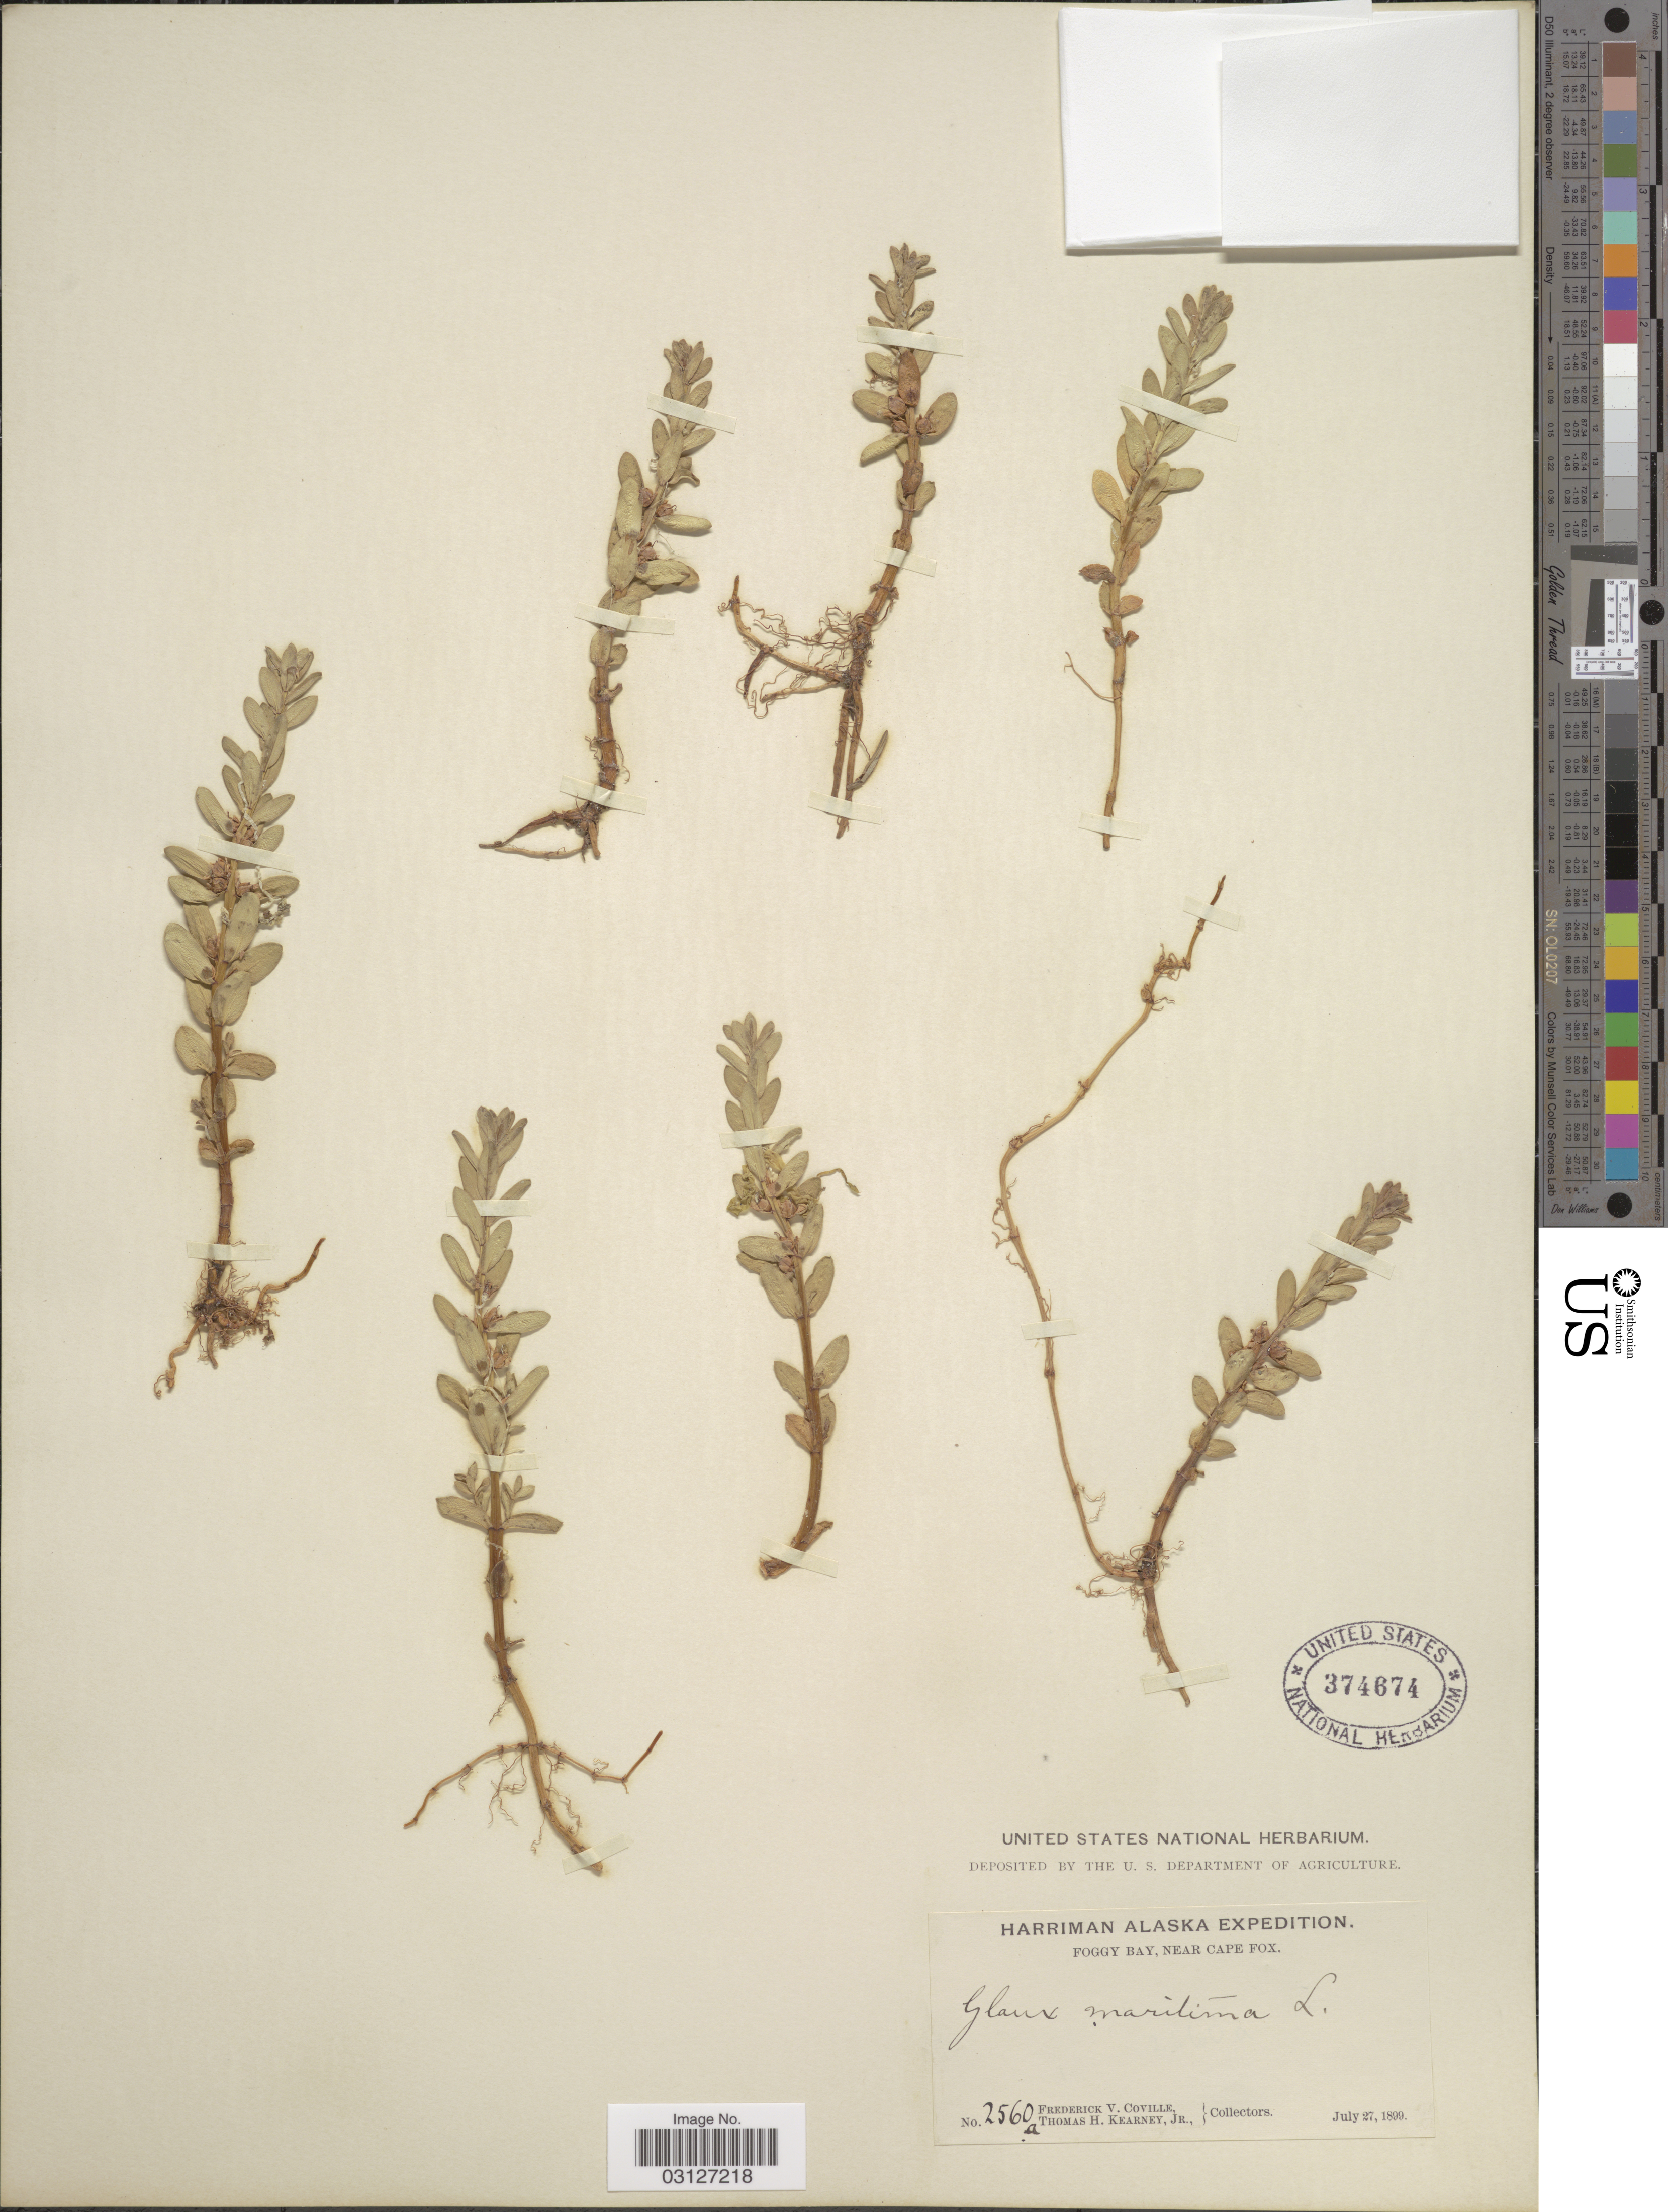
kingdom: Plantae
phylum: Tracheophyta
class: Magnoliopsida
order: Ericales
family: Primulaceae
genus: Glaux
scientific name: Glaux maritima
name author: L.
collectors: F. V. Coville & T. H. Kearney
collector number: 2560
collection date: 1899-07-27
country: United States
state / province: Alaska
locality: Foggy Bay, near Cape Fox.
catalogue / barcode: US 374674